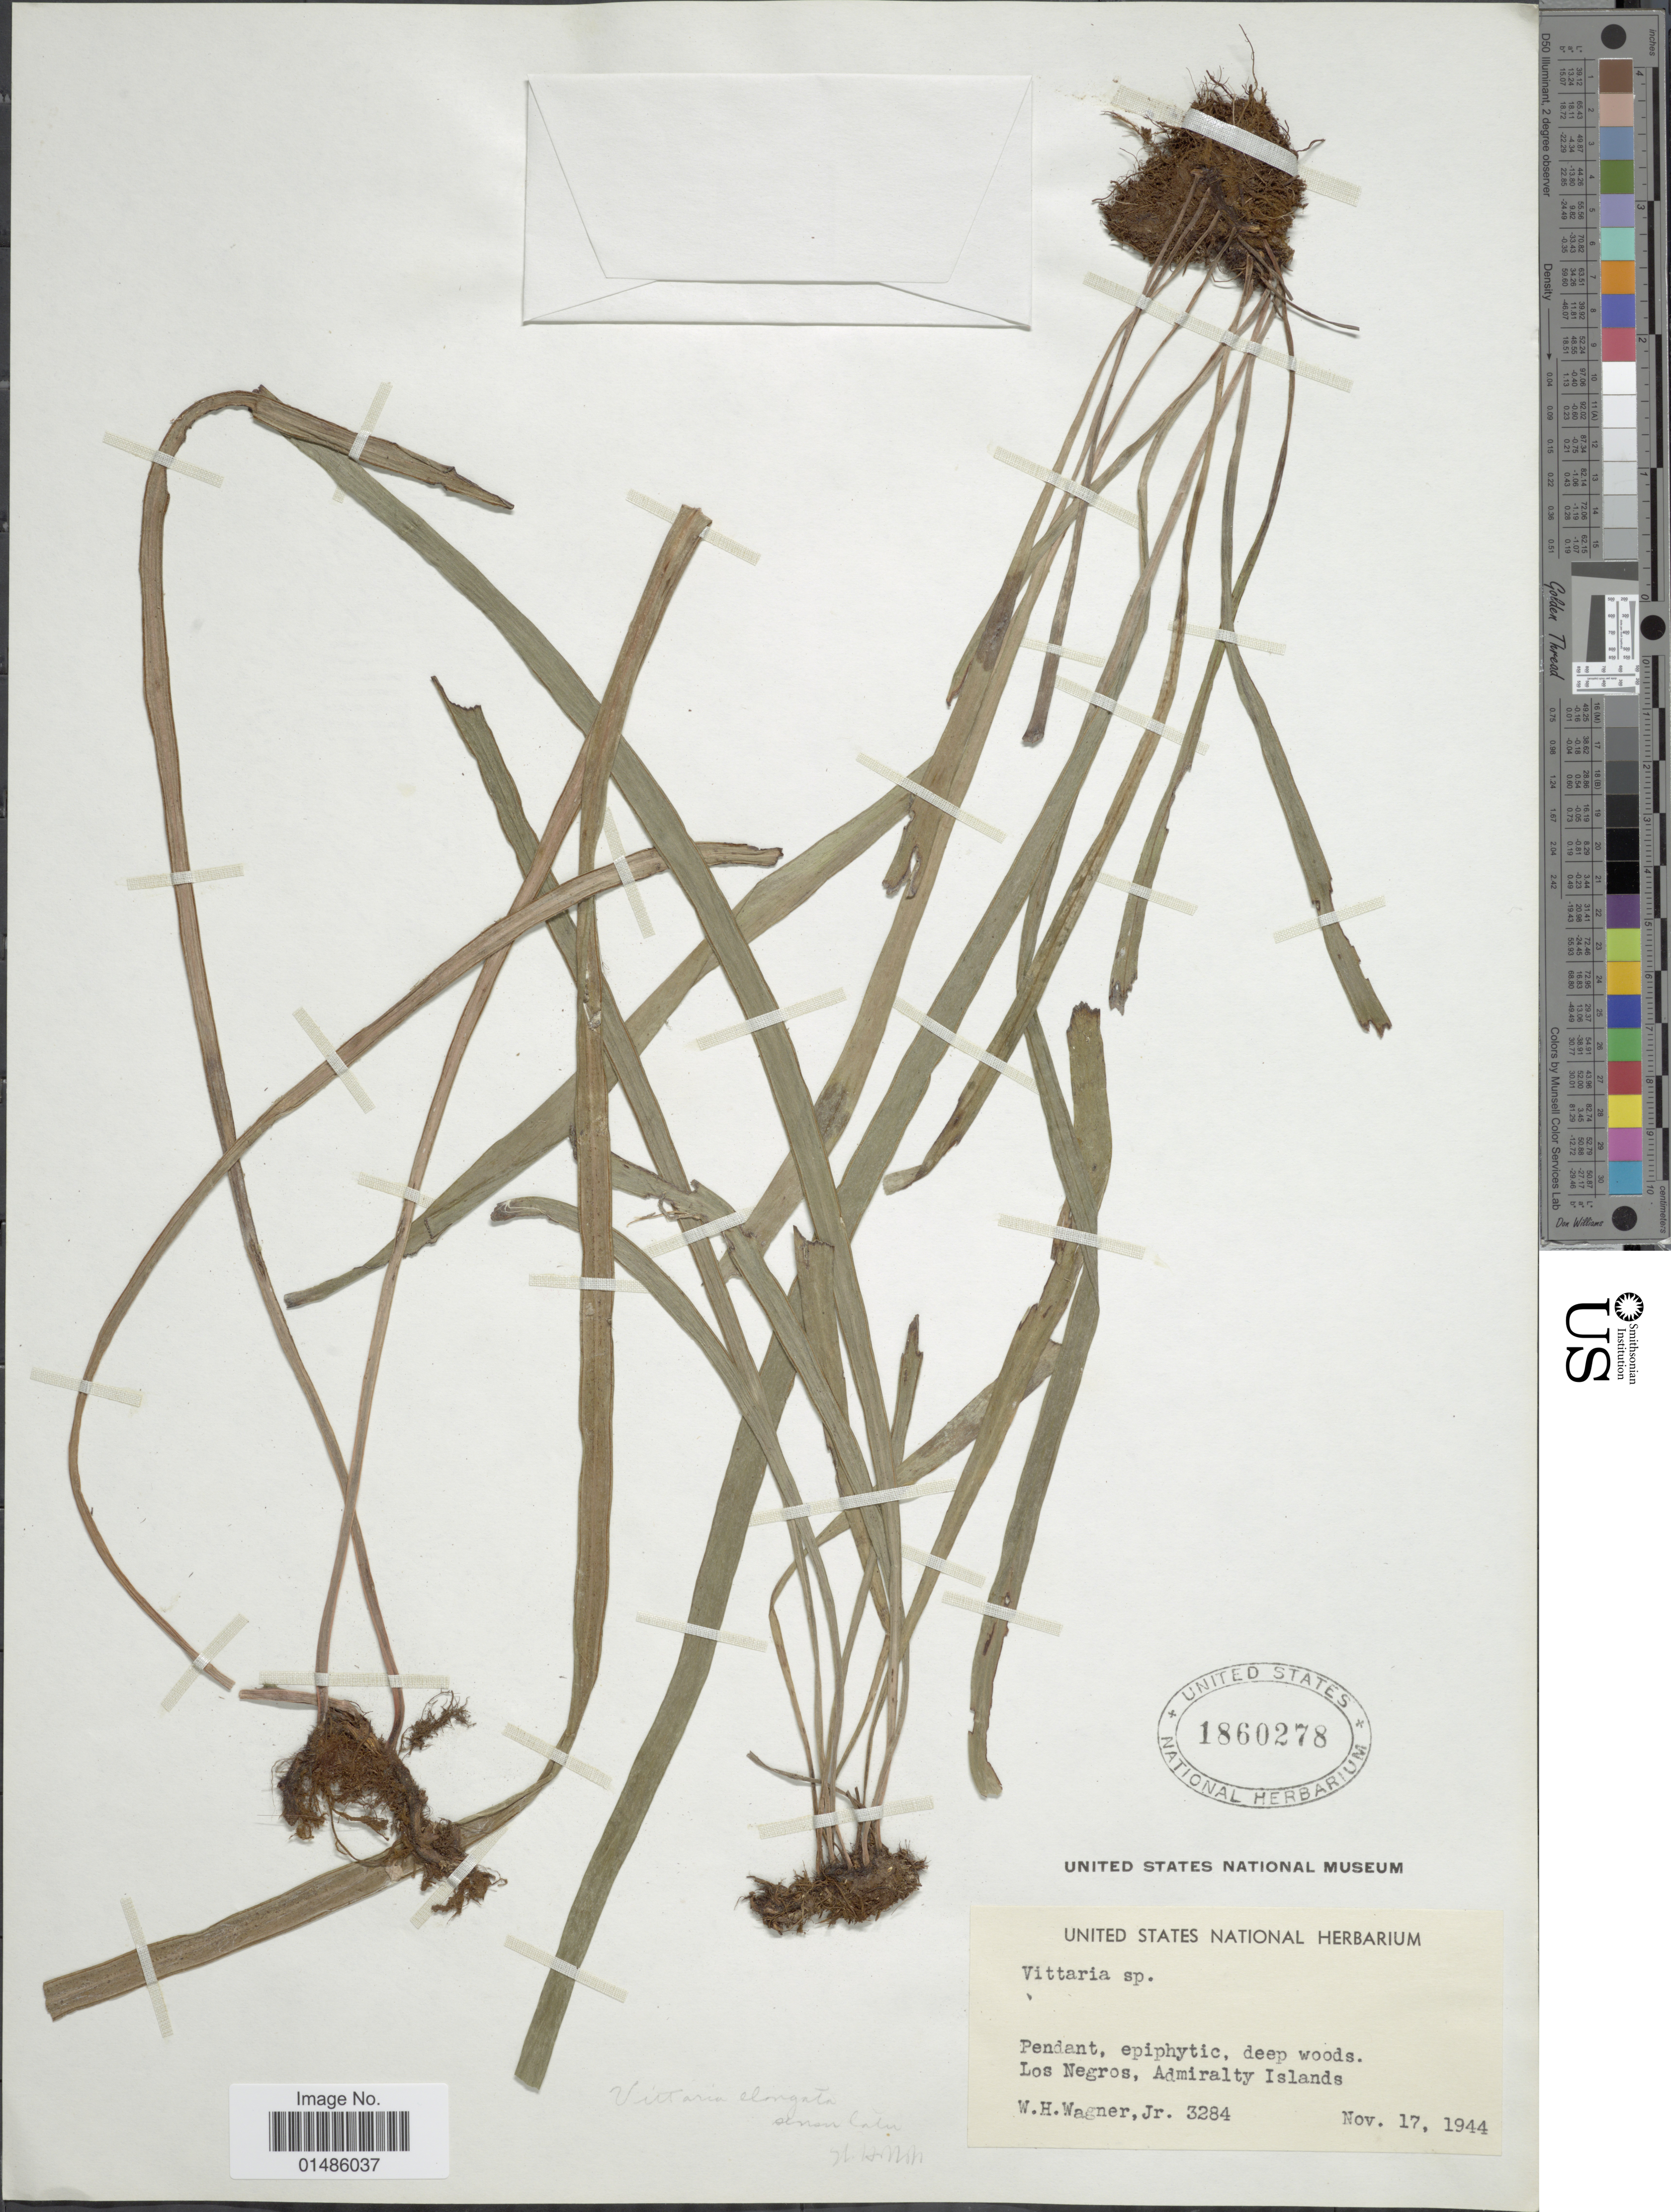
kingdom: Plantae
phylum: Tracheophyta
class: Polypodiopsida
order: Polypodiales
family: Pteridaceae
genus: Haplopteris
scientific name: Haplopteris elongata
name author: (Sw.) Crane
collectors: W. H. Wagner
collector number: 3284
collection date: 1944-11-17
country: Papua New Guinea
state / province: Manus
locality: Los Negros, Admiralty Islands.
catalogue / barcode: US 1860278